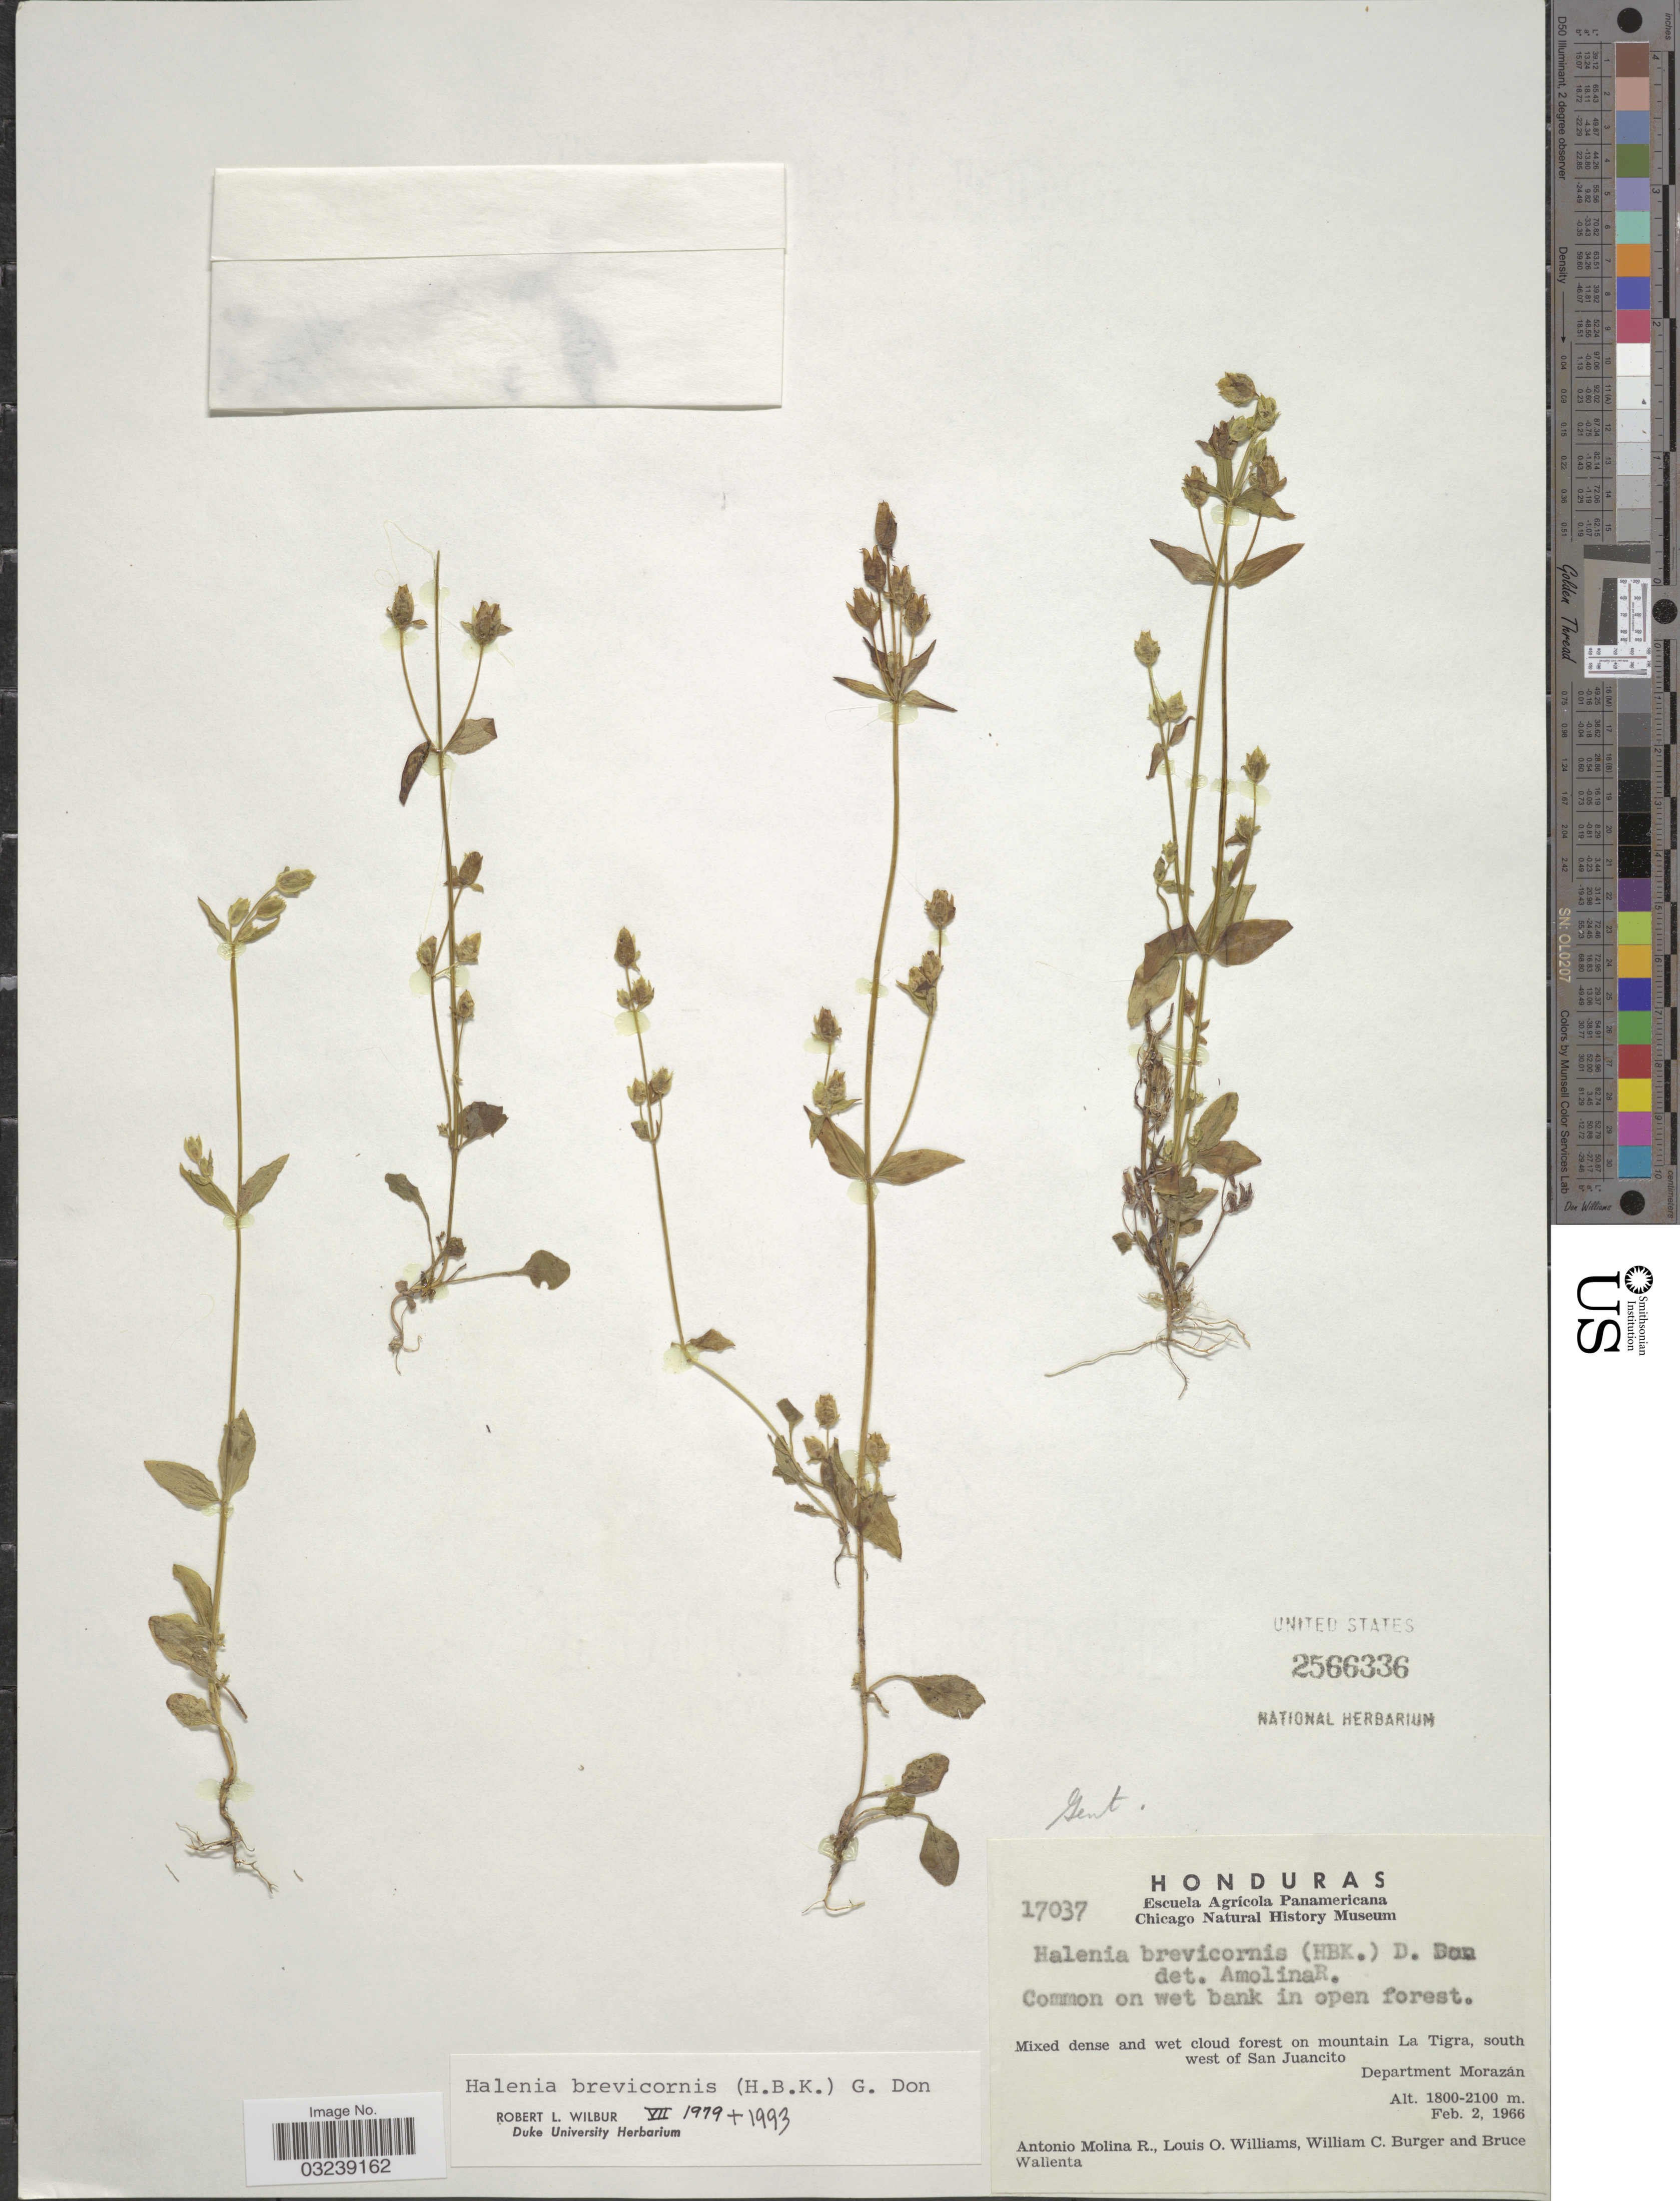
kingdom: Plantae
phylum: Tracheophyta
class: Magnoliopsida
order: Gentianales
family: Gentianaceae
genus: Halenia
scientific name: Halenia brevicornis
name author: (Kunth) G. Don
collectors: A. Molina R., L. O. Williams, W. Burger & B. Wallenta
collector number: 17037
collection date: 1966-02-02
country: Honduras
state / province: Fco. Morazán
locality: Mixed dense and wet cloud forest on mountain La Tigra, south west of San Juancito. Department Morazán.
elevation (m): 1800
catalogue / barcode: US 2566336